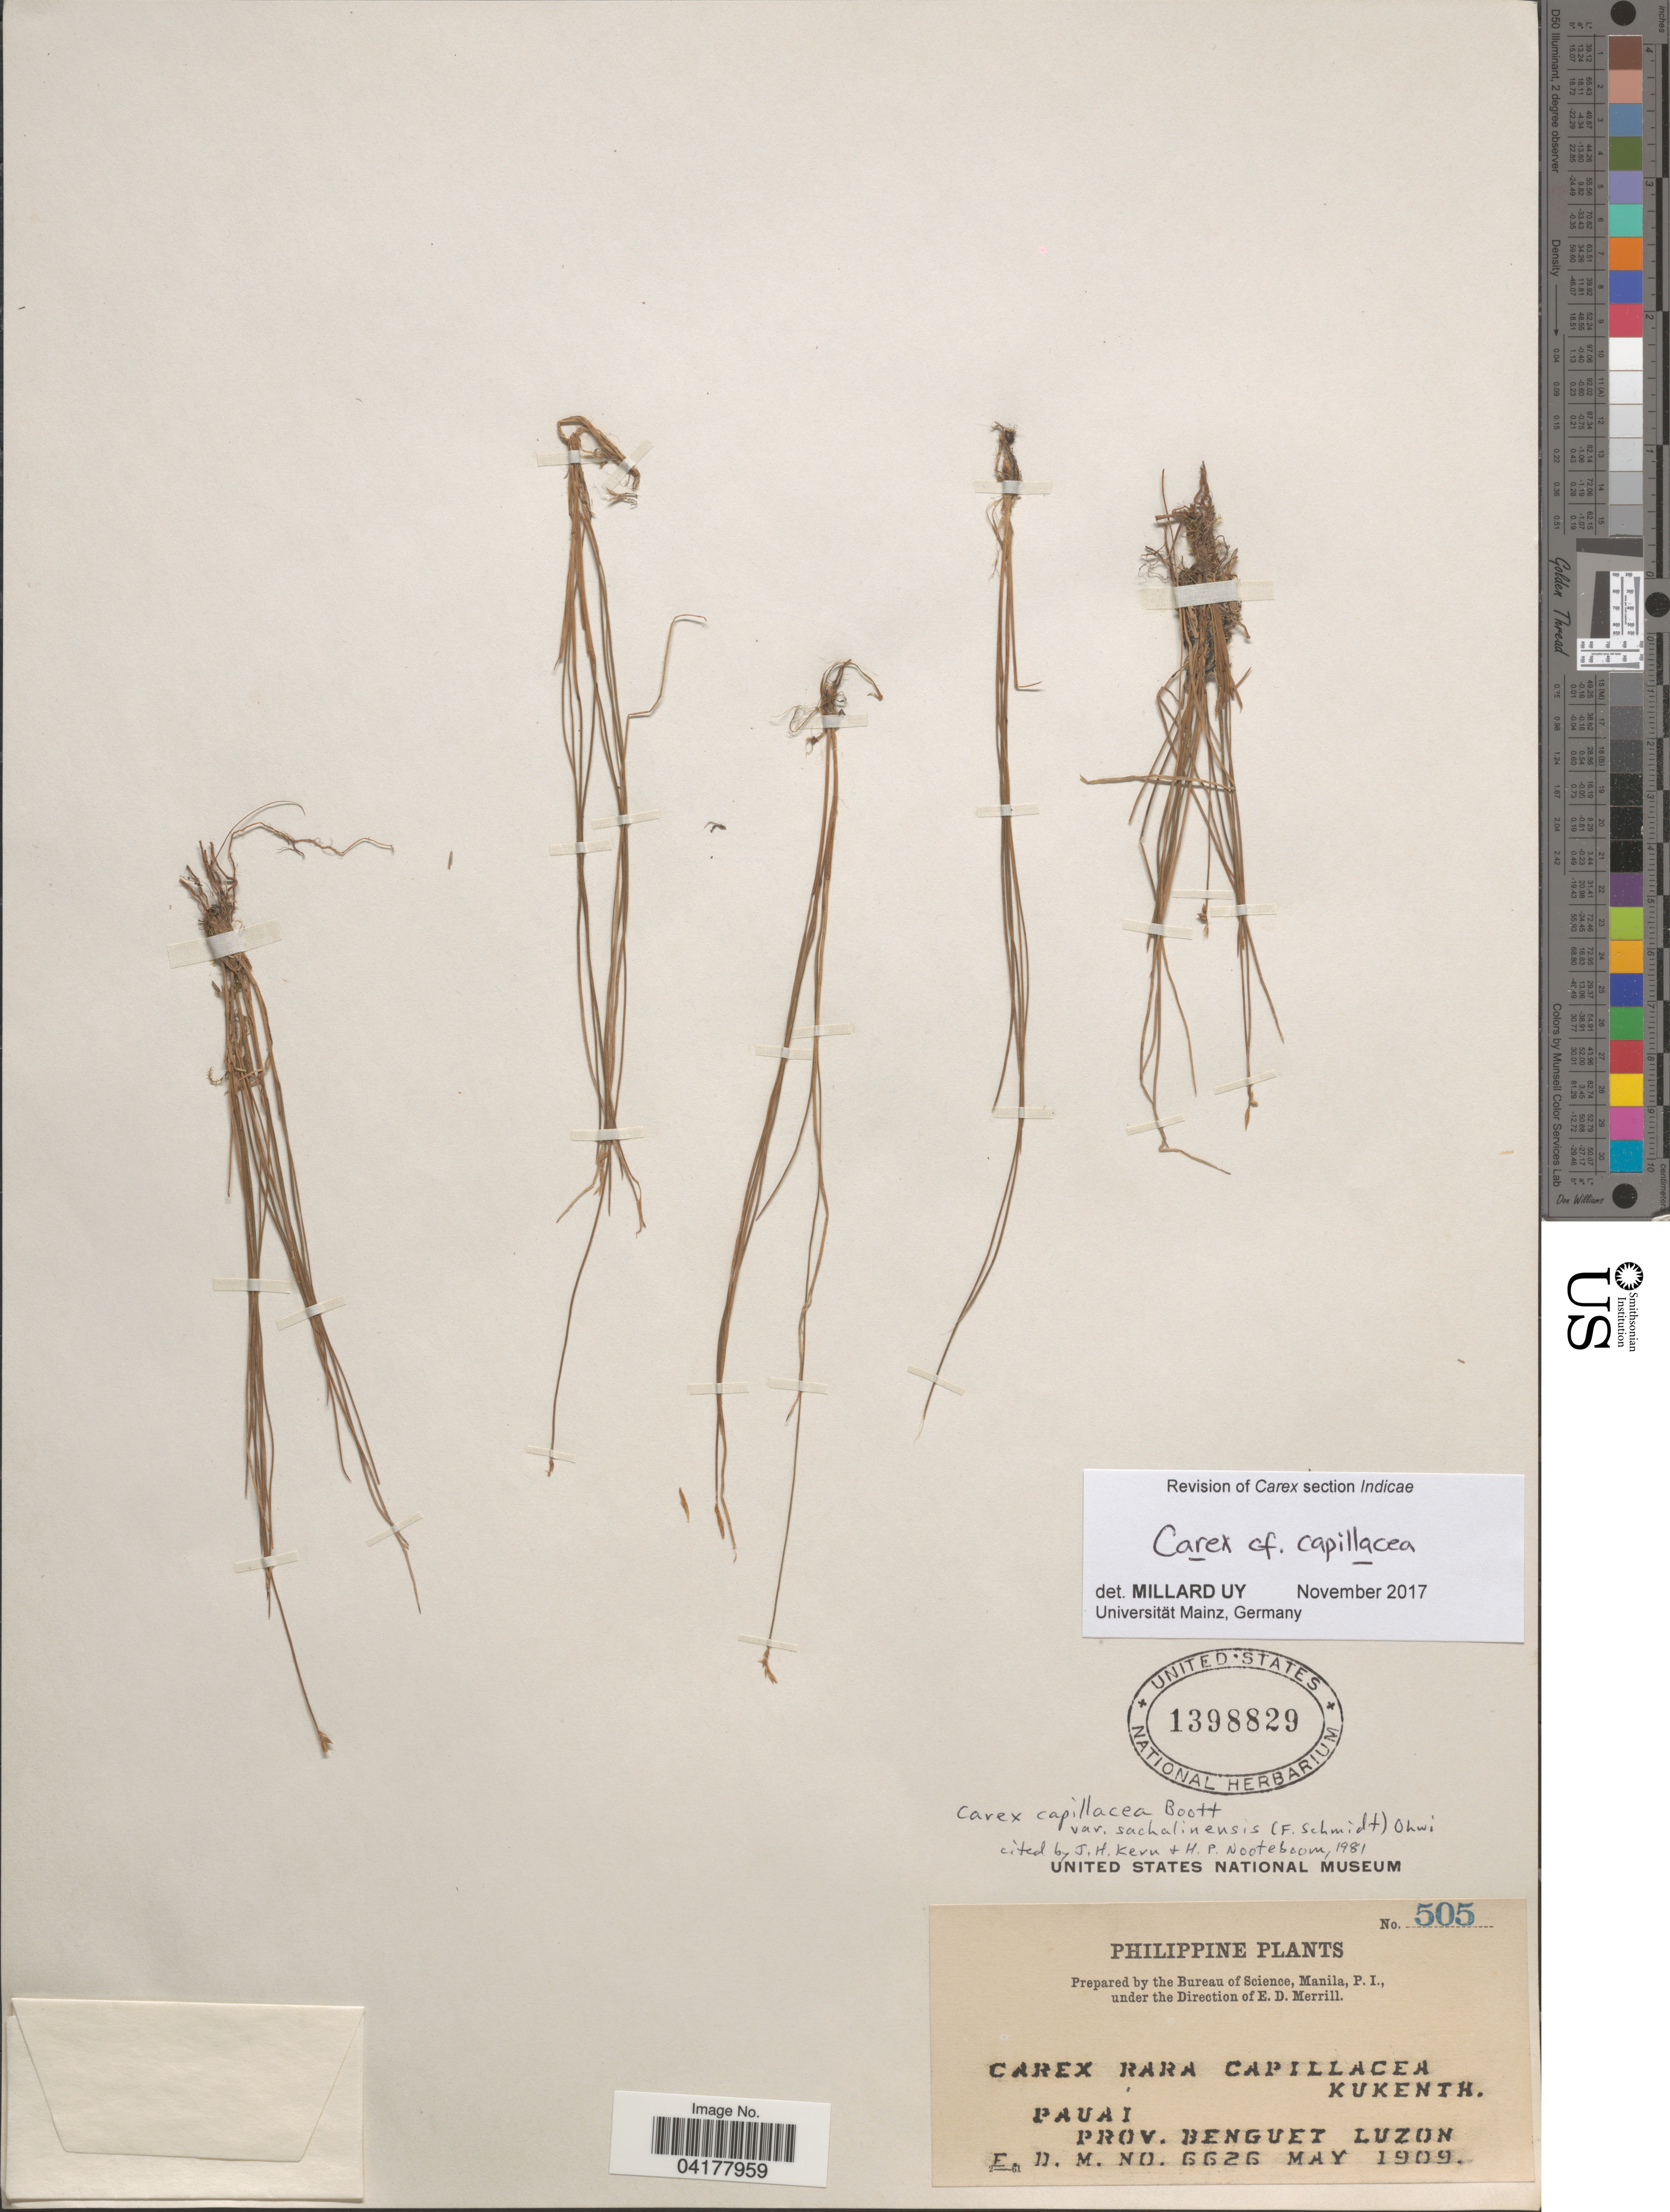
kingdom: Plantae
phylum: Tracheophyta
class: Liliopsida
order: Poales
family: Cyperaceae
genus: Carex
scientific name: Carex capillacea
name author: Boott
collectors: E. D. Merrill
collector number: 6626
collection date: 1909-05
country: Philippines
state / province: Cordillera (Administrative Region)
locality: Pauai. Prov. Benguet. Luzon.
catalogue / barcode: US 1398829